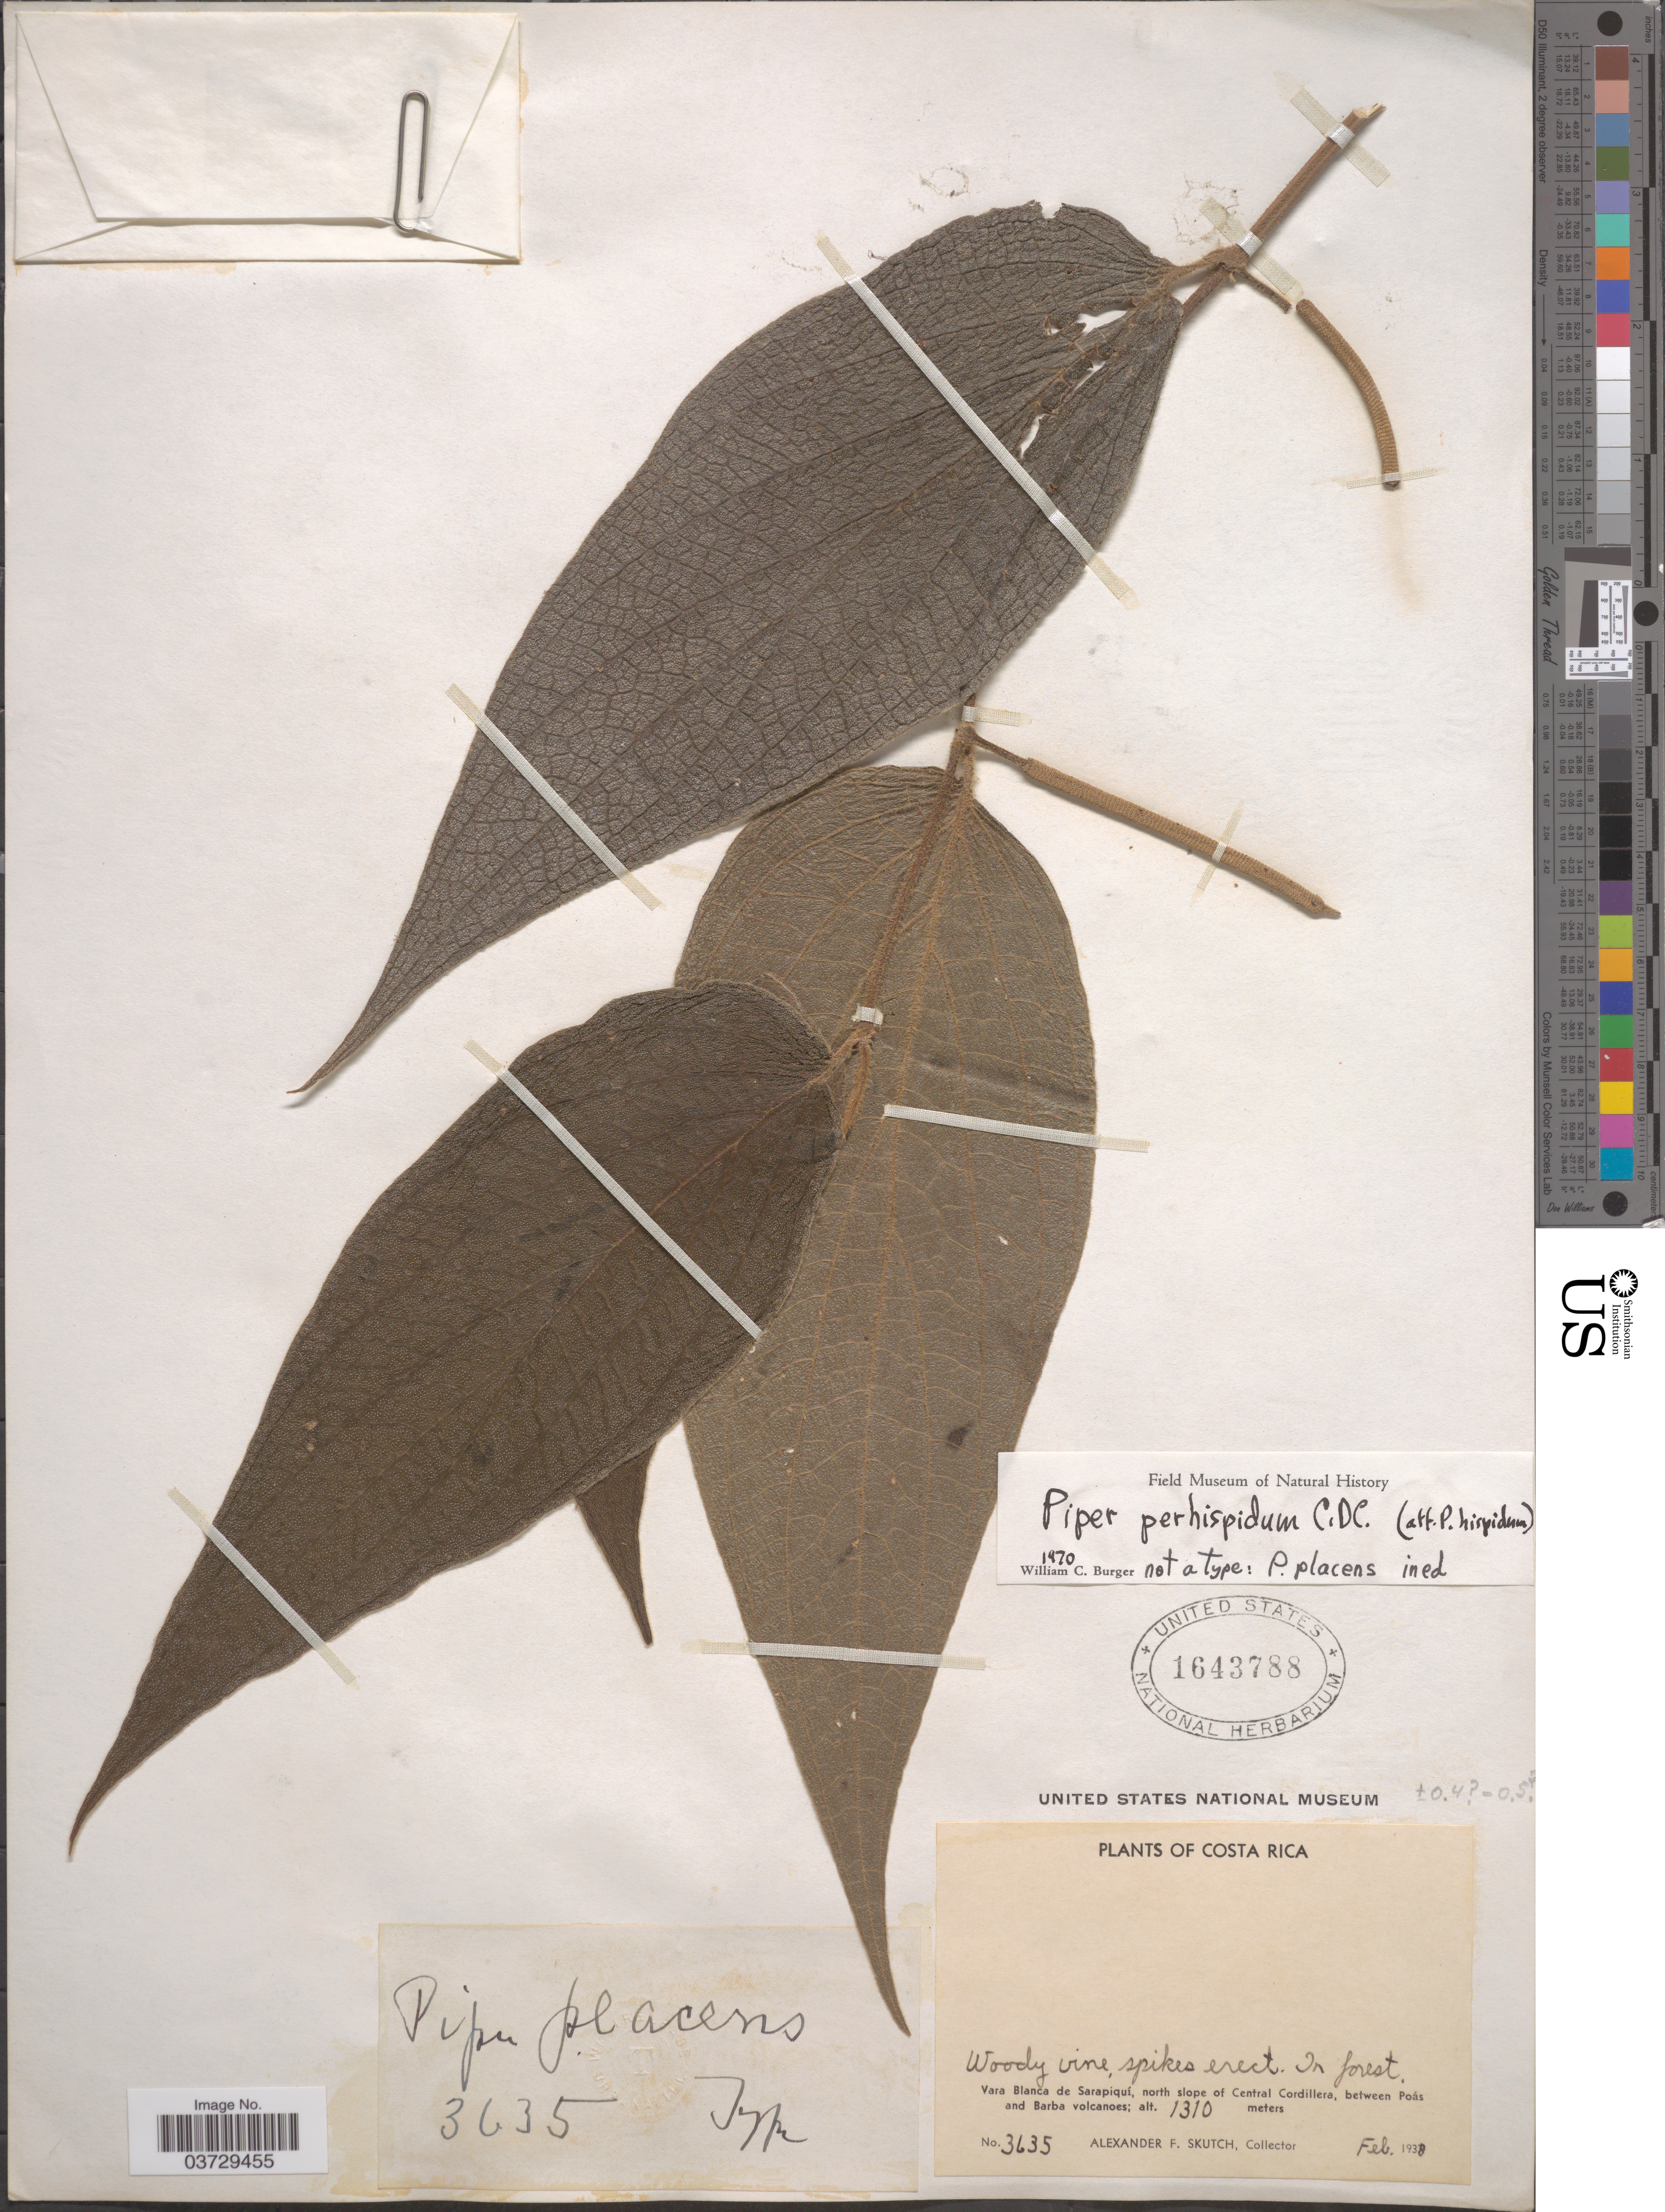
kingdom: Plantae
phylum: Tracheophyta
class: Magnoliopsida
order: Piperales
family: Piperaceae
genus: Piper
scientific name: Piper perhispidum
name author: C. DC.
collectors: A. F. Skutch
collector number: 3635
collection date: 1938-02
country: Costa Rica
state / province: Heredia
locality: Vara Blanca de Sarapiquí, north slopes of Central Cordillera, between Poás and Barba volcanoes.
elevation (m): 1310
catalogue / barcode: US 1643788